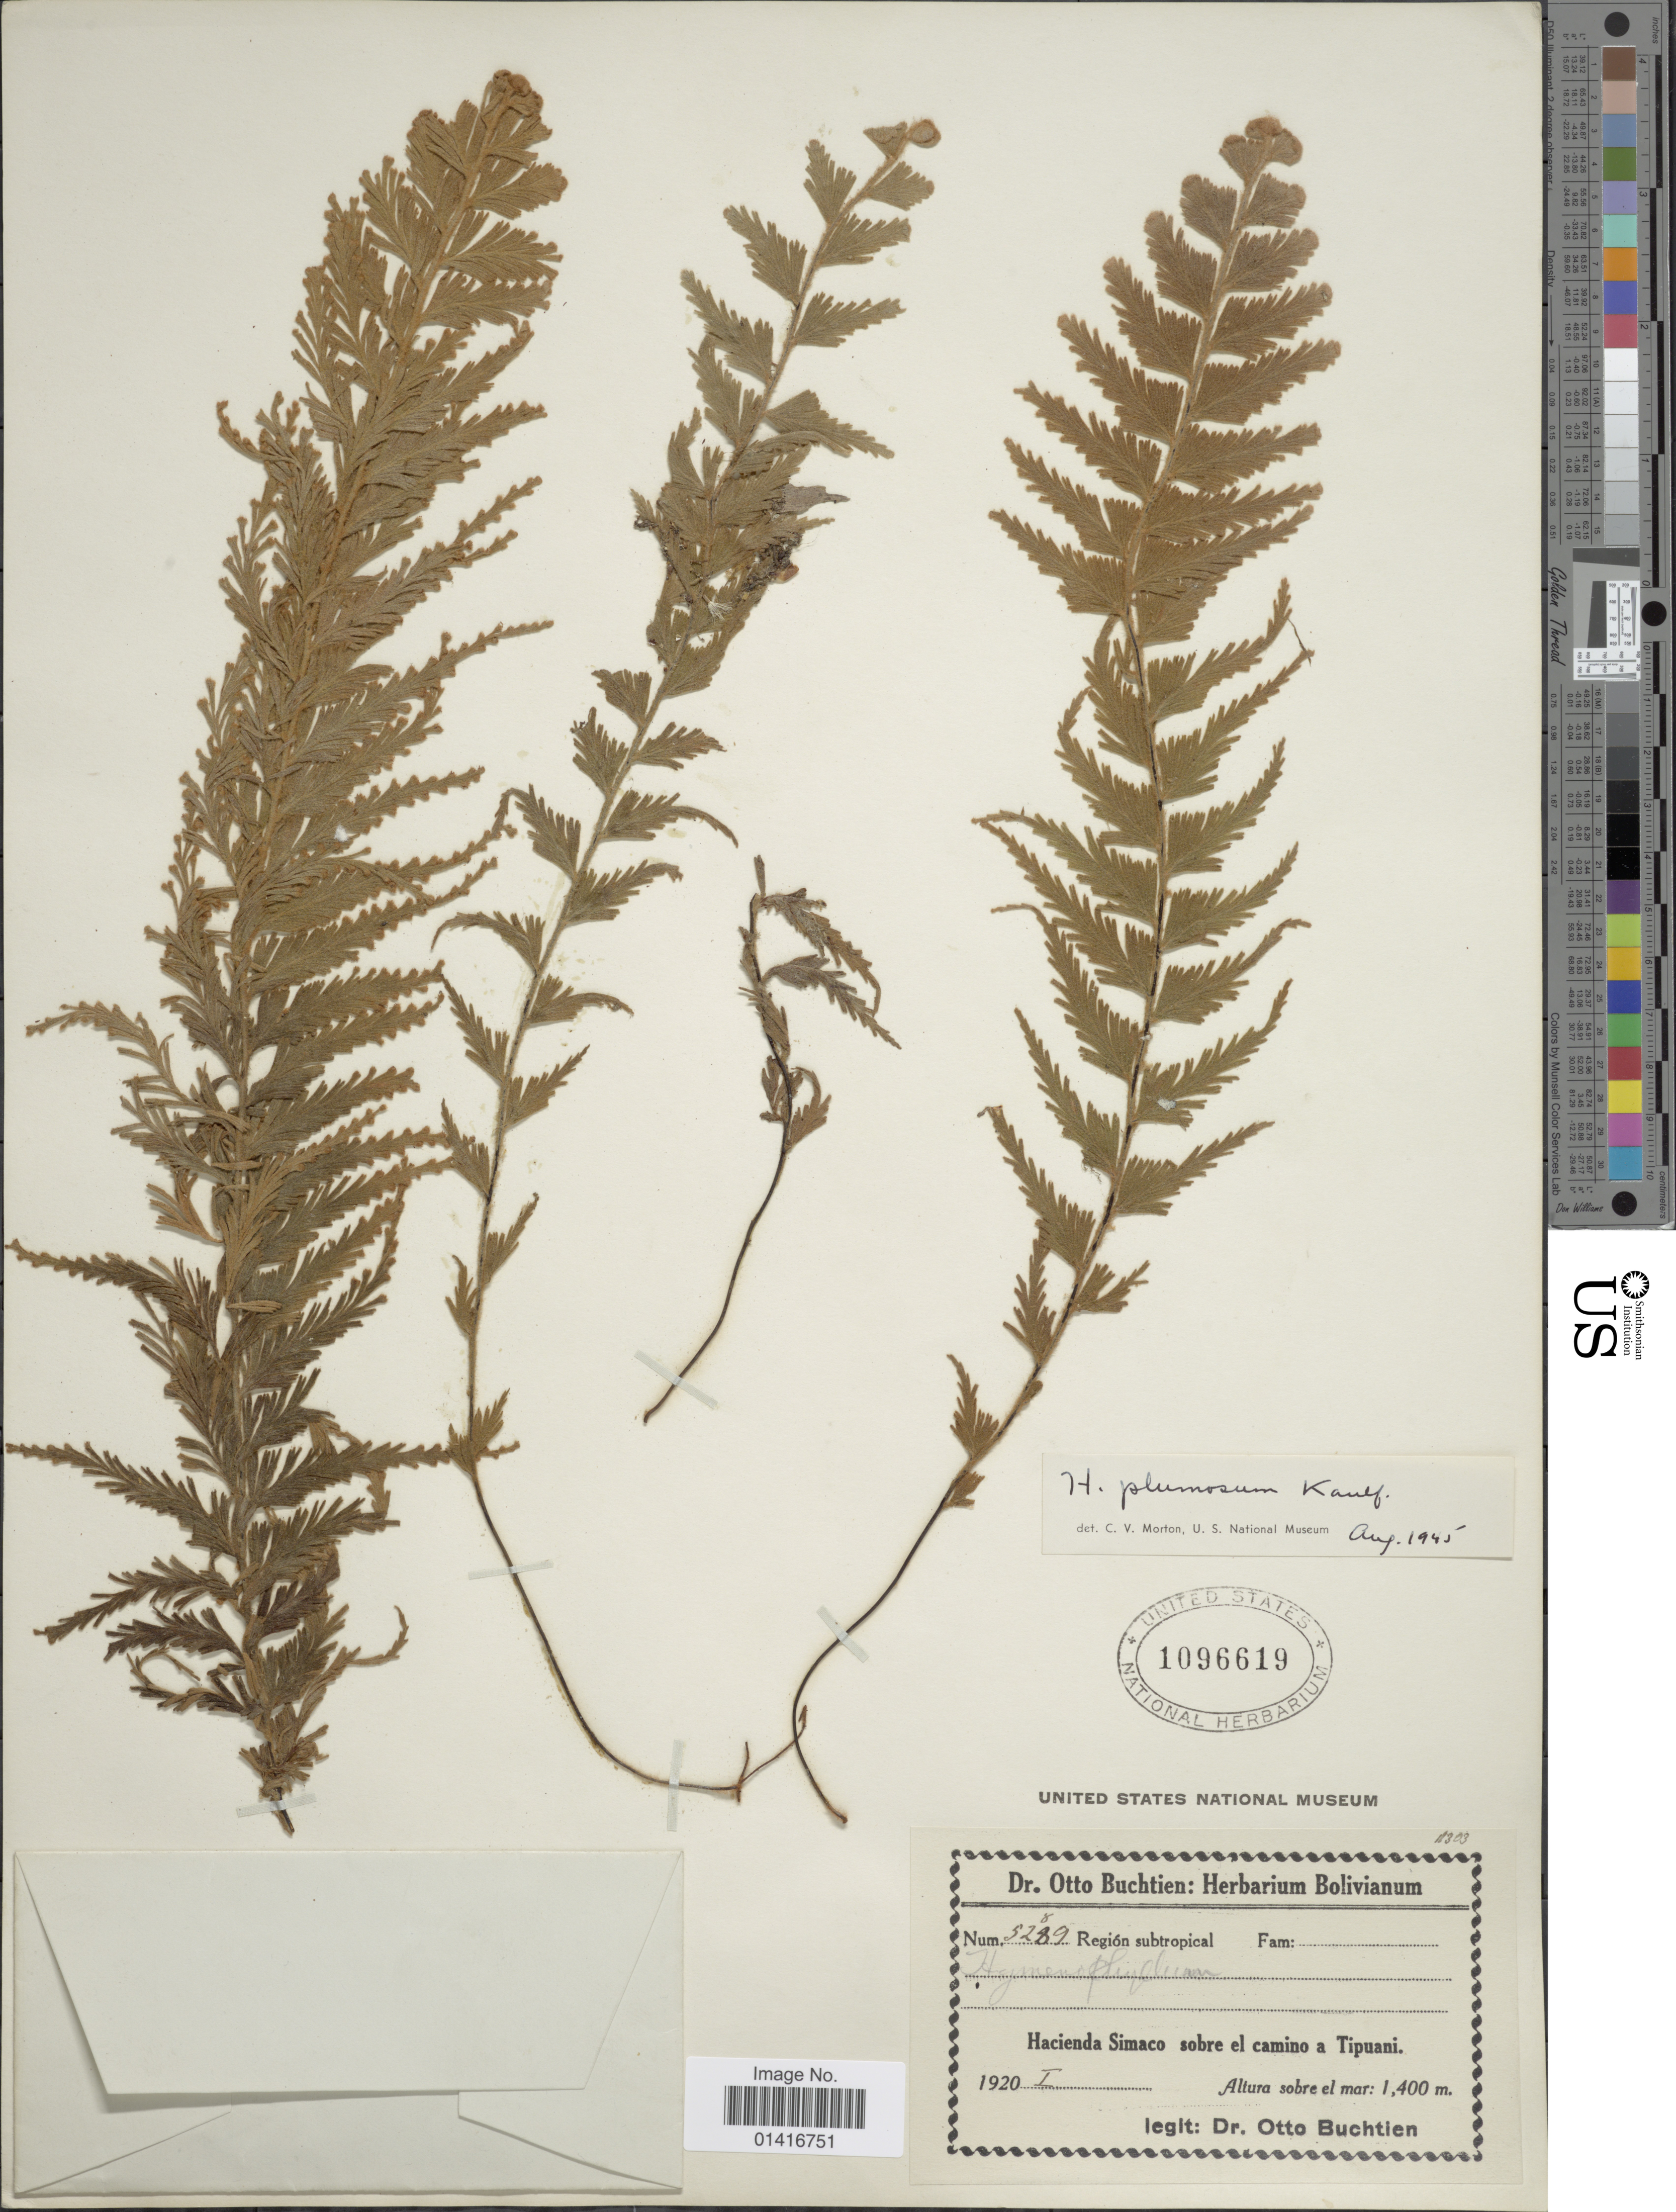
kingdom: Plantae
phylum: Tracheophyta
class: Polypodiopsida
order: Hymenophyllales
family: Hymenophyllaceae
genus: Hymenophyllum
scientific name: Hymenophyllum plumosum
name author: Kaulf.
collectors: O. Buchtien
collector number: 5289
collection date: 1920-01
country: Bolivia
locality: Hacienda Simaco sobre el camino a Tipuani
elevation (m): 1400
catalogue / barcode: US 1096619